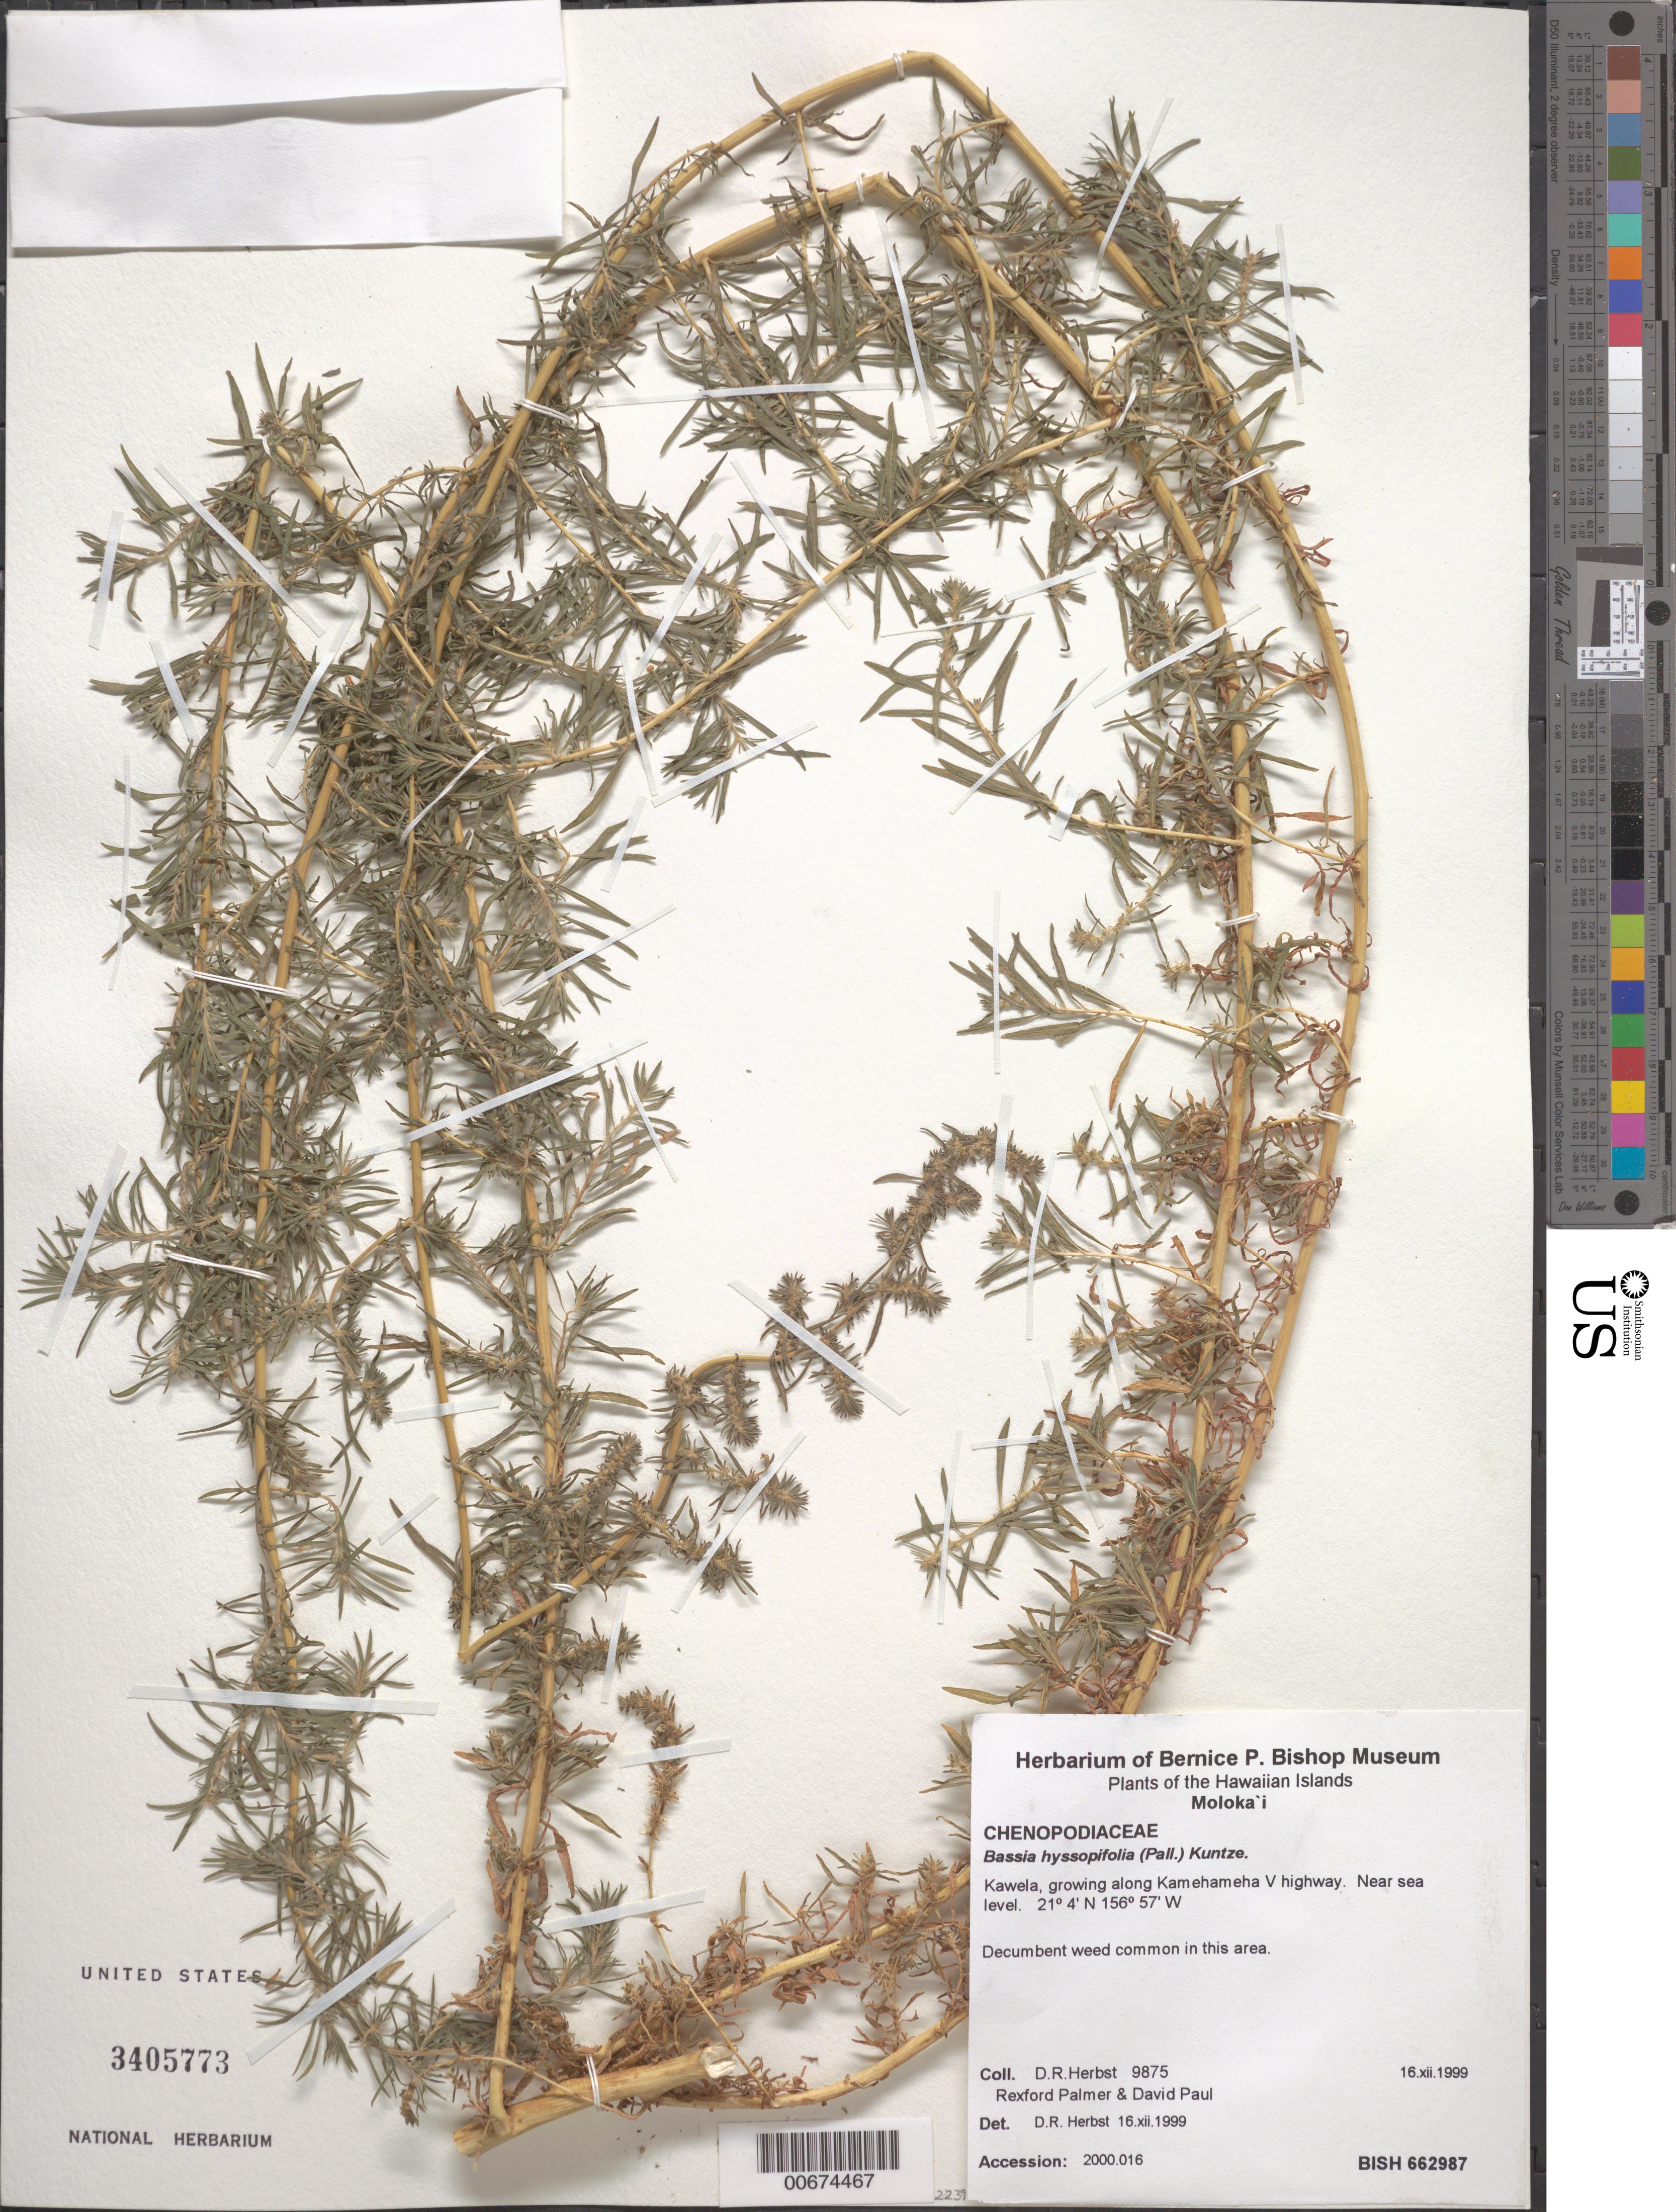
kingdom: Plantae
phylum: Tracheophyta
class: Magnoliopsida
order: Caryophyllales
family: Amaranthaceae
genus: Bassia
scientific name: Bassia hyssopifolia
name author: (Pall.) Kuntze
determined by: Herbst, D. R.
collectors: D. R. Herbst, R. Palmer & D. Paul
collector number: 9875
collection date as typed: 16 Dec 1999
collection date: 1999-12-16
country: United States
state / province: Hawaii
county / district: Maui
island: Moloka'i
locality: Kawela, growing along Kamehameha V Hwy, near sea level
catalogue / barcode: US 3405773